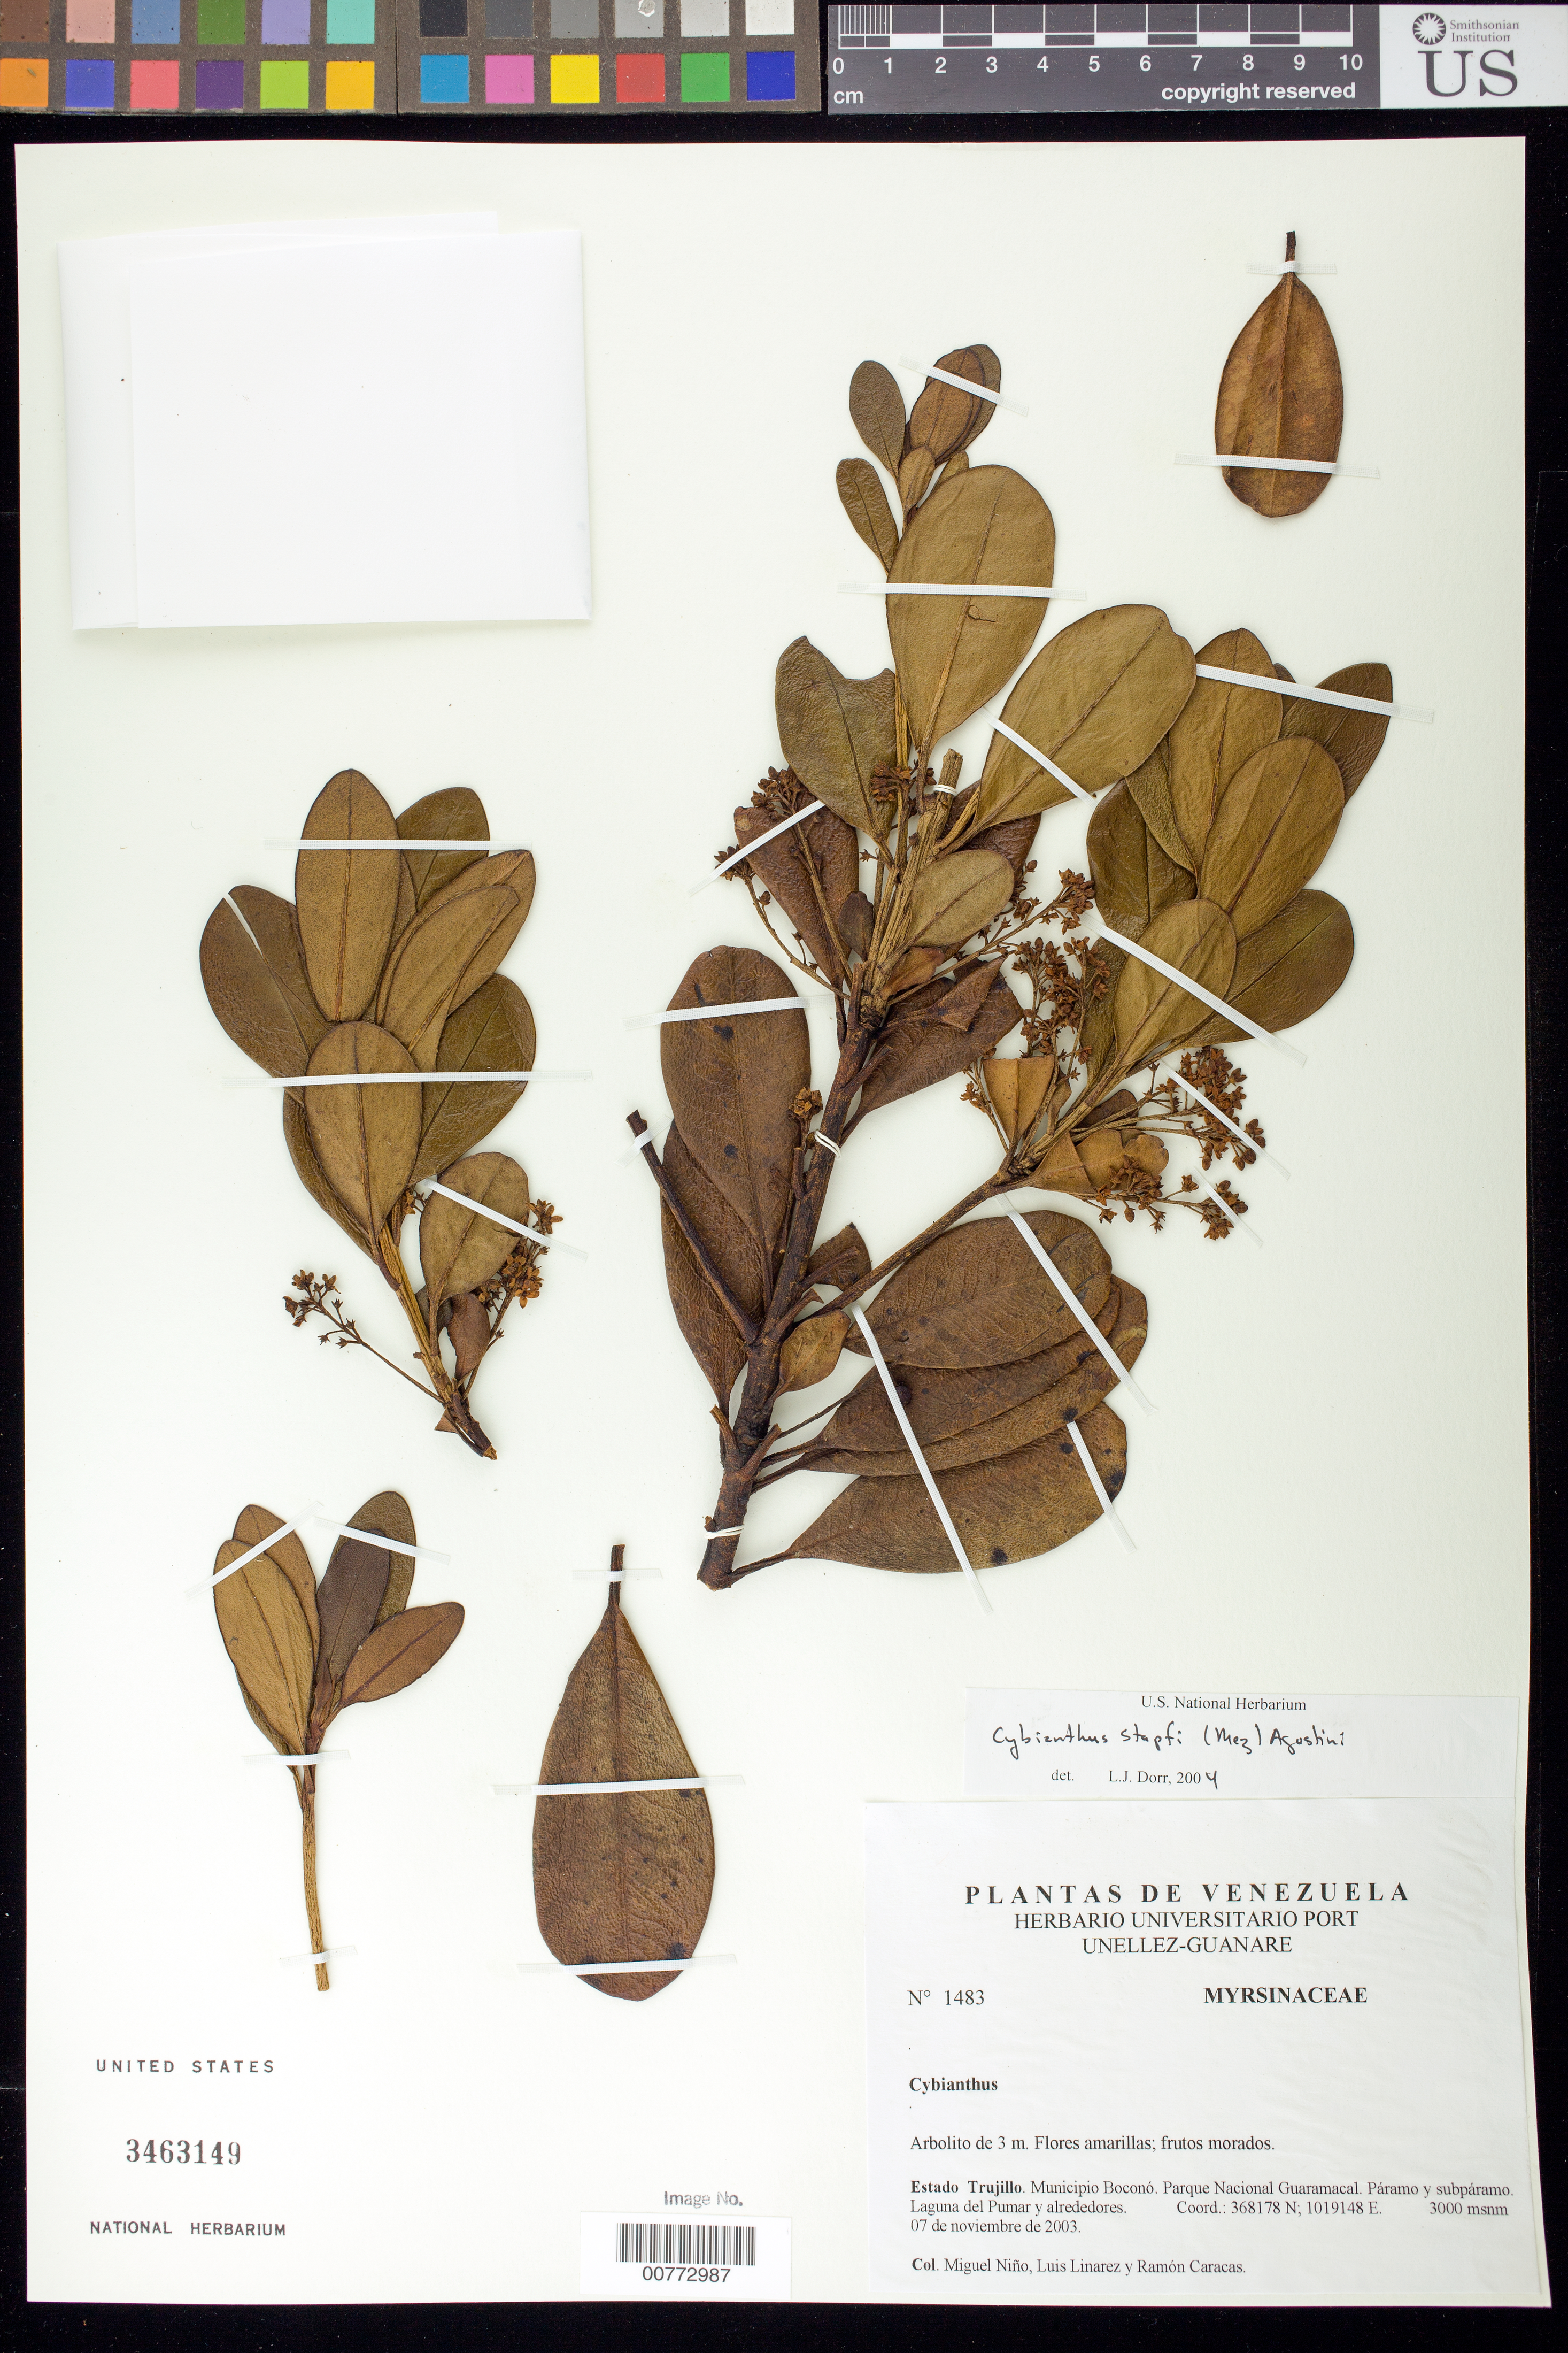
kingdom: Plantae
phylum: Tracheophyta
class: Magnoliopsida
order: Ericales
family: Primulaceae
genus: Cybianthus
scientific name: Cybianthus stapfii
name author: (Mez) G. Agostini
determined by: Dorr, L. J., (BOT), Smithsonian Institution - National Museum of Natural History (UNITED STATES)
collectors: S. M. Niño, L. Linárez & R. Caracas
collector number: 1483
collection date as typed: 07 Nov 2003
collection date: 2003-11-07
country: Venezuela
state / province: Trujillo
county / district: Boconó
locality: Parque Nacional Guaramacal. Laguna del Pumar y alrededores.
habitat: Páramo y subpáramo.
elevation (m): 3000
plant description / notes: PORT, US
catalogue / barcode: US 3463149